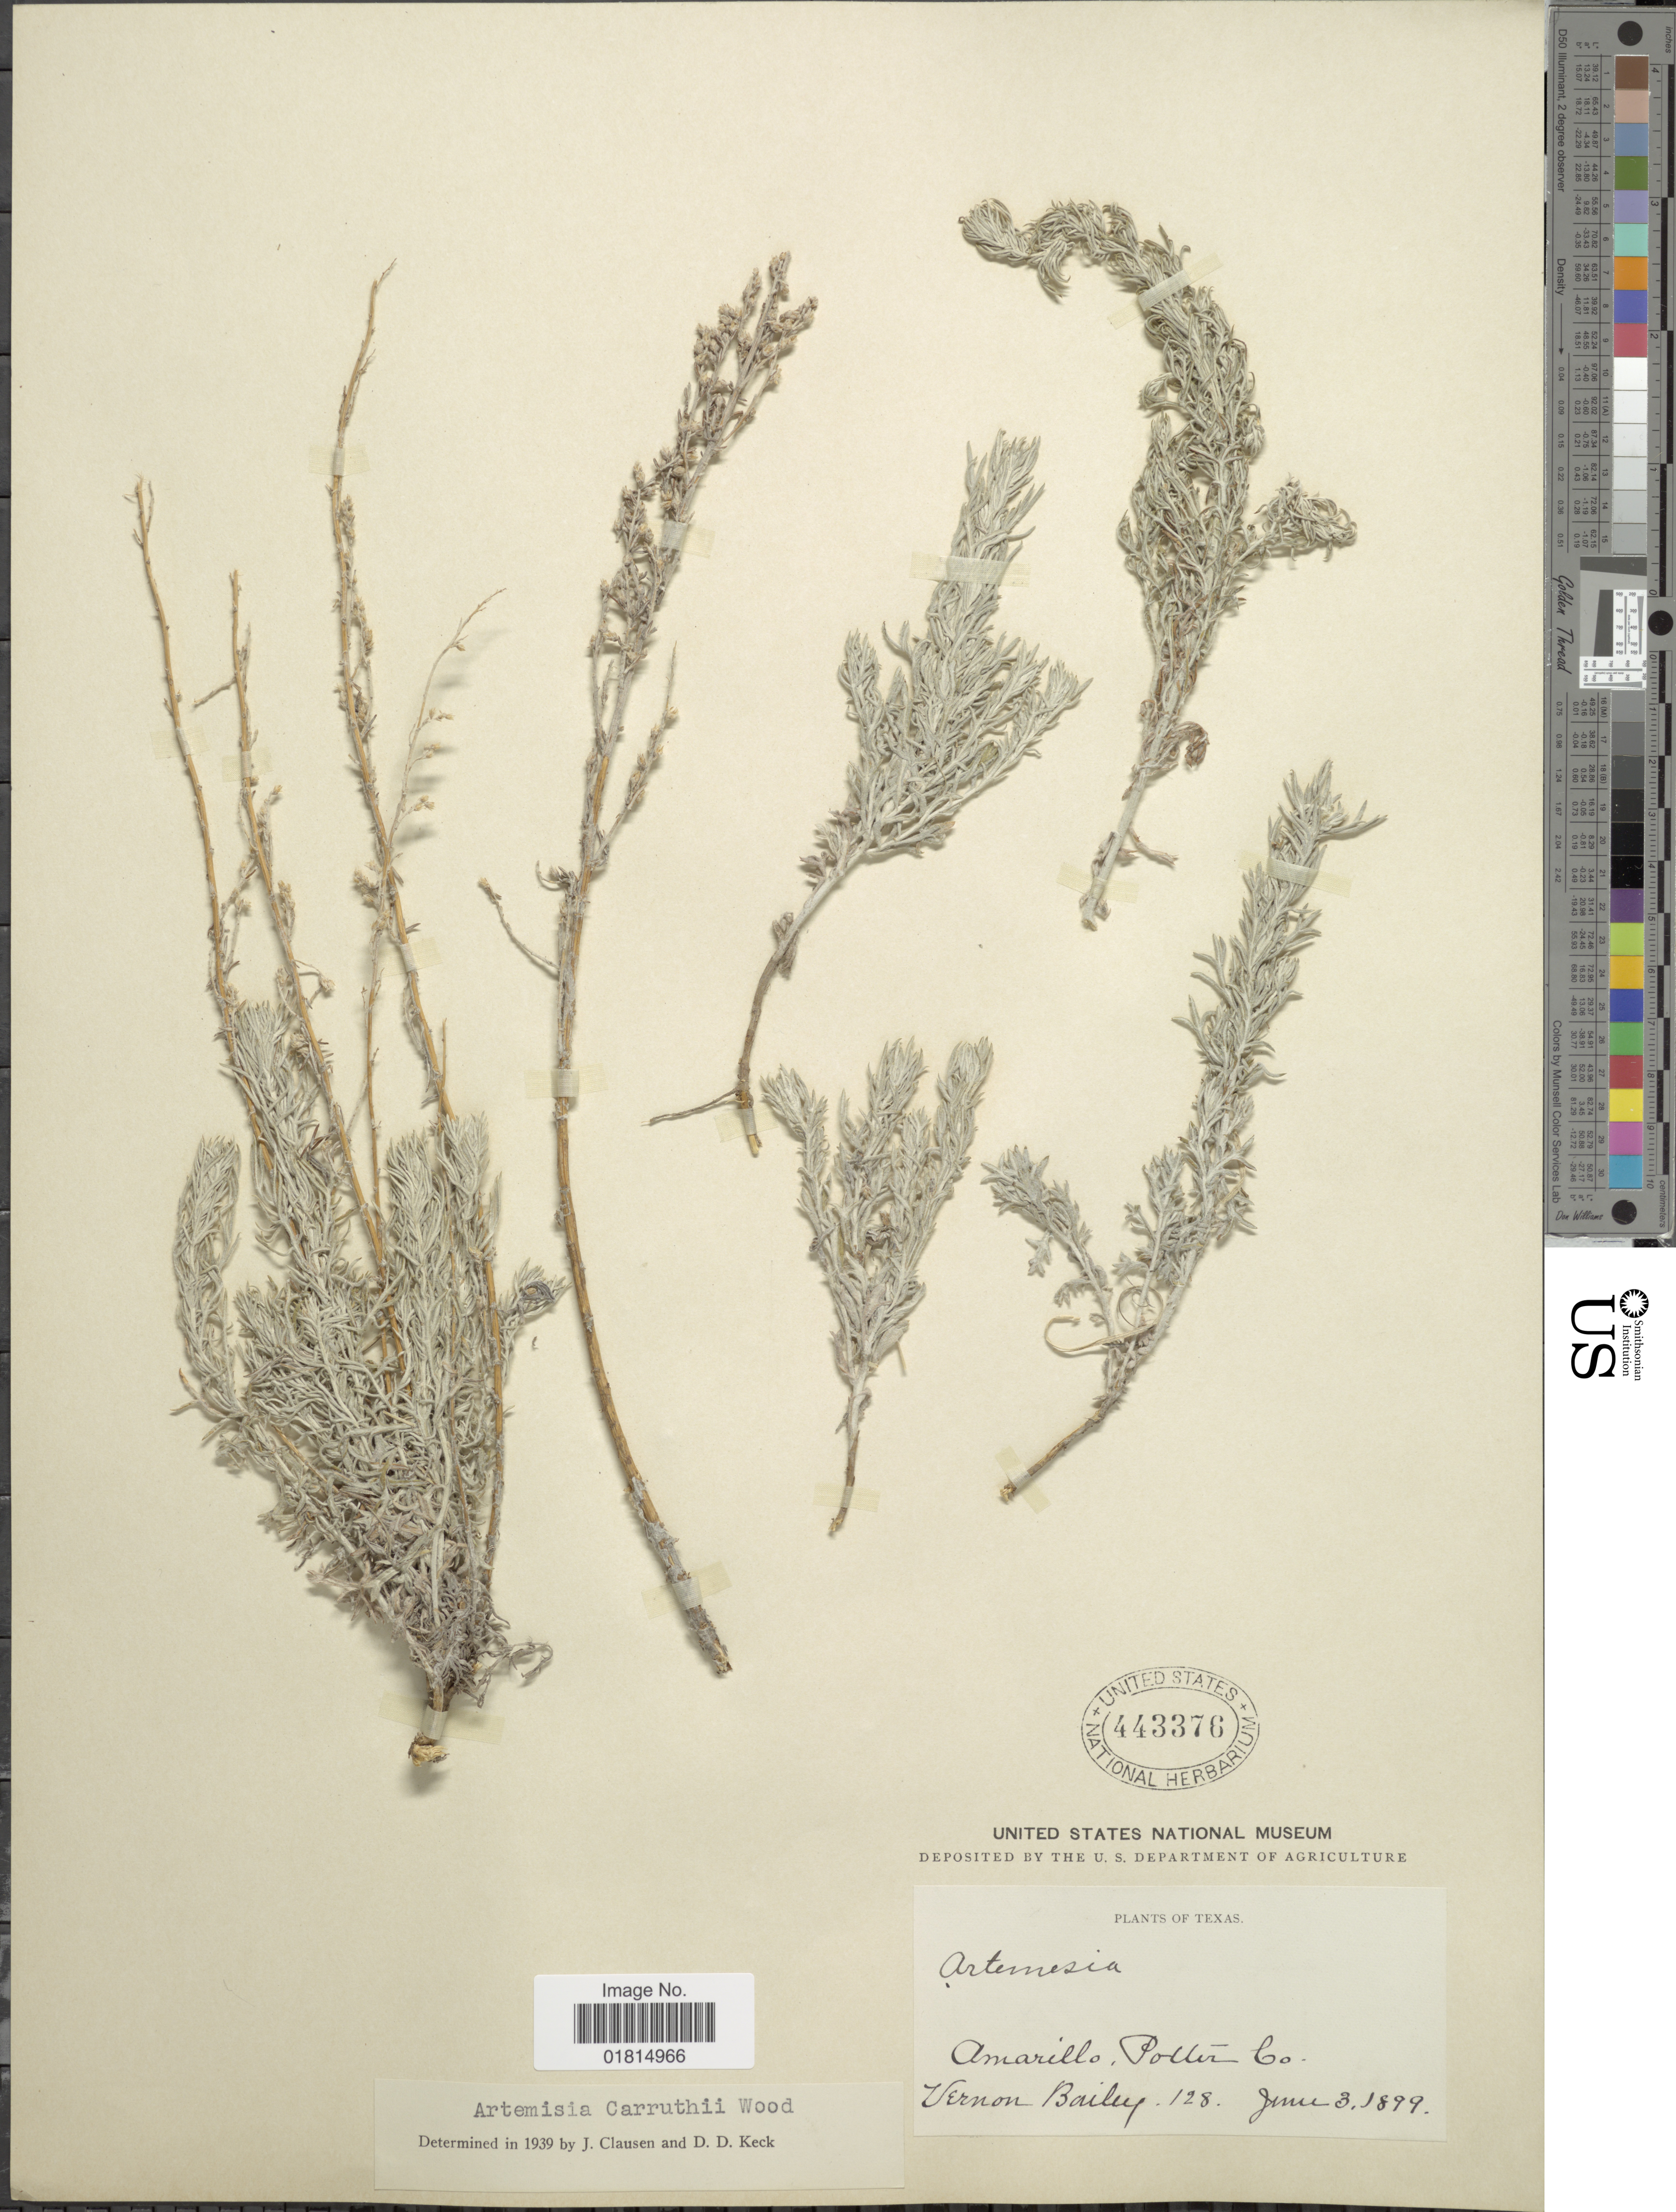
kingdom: Plantae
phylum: Tracheophyta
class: Magnoliopsida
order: Asterales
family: Asteraceae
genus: Artemisia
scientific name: Artemisia carruthii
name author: Alph. Wood ex Carruth.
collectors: V. O. Bailey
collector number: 128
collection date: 1899-06-03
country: United States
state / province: Texas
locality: Amarillo, Potter Co.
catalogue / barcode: US 443376